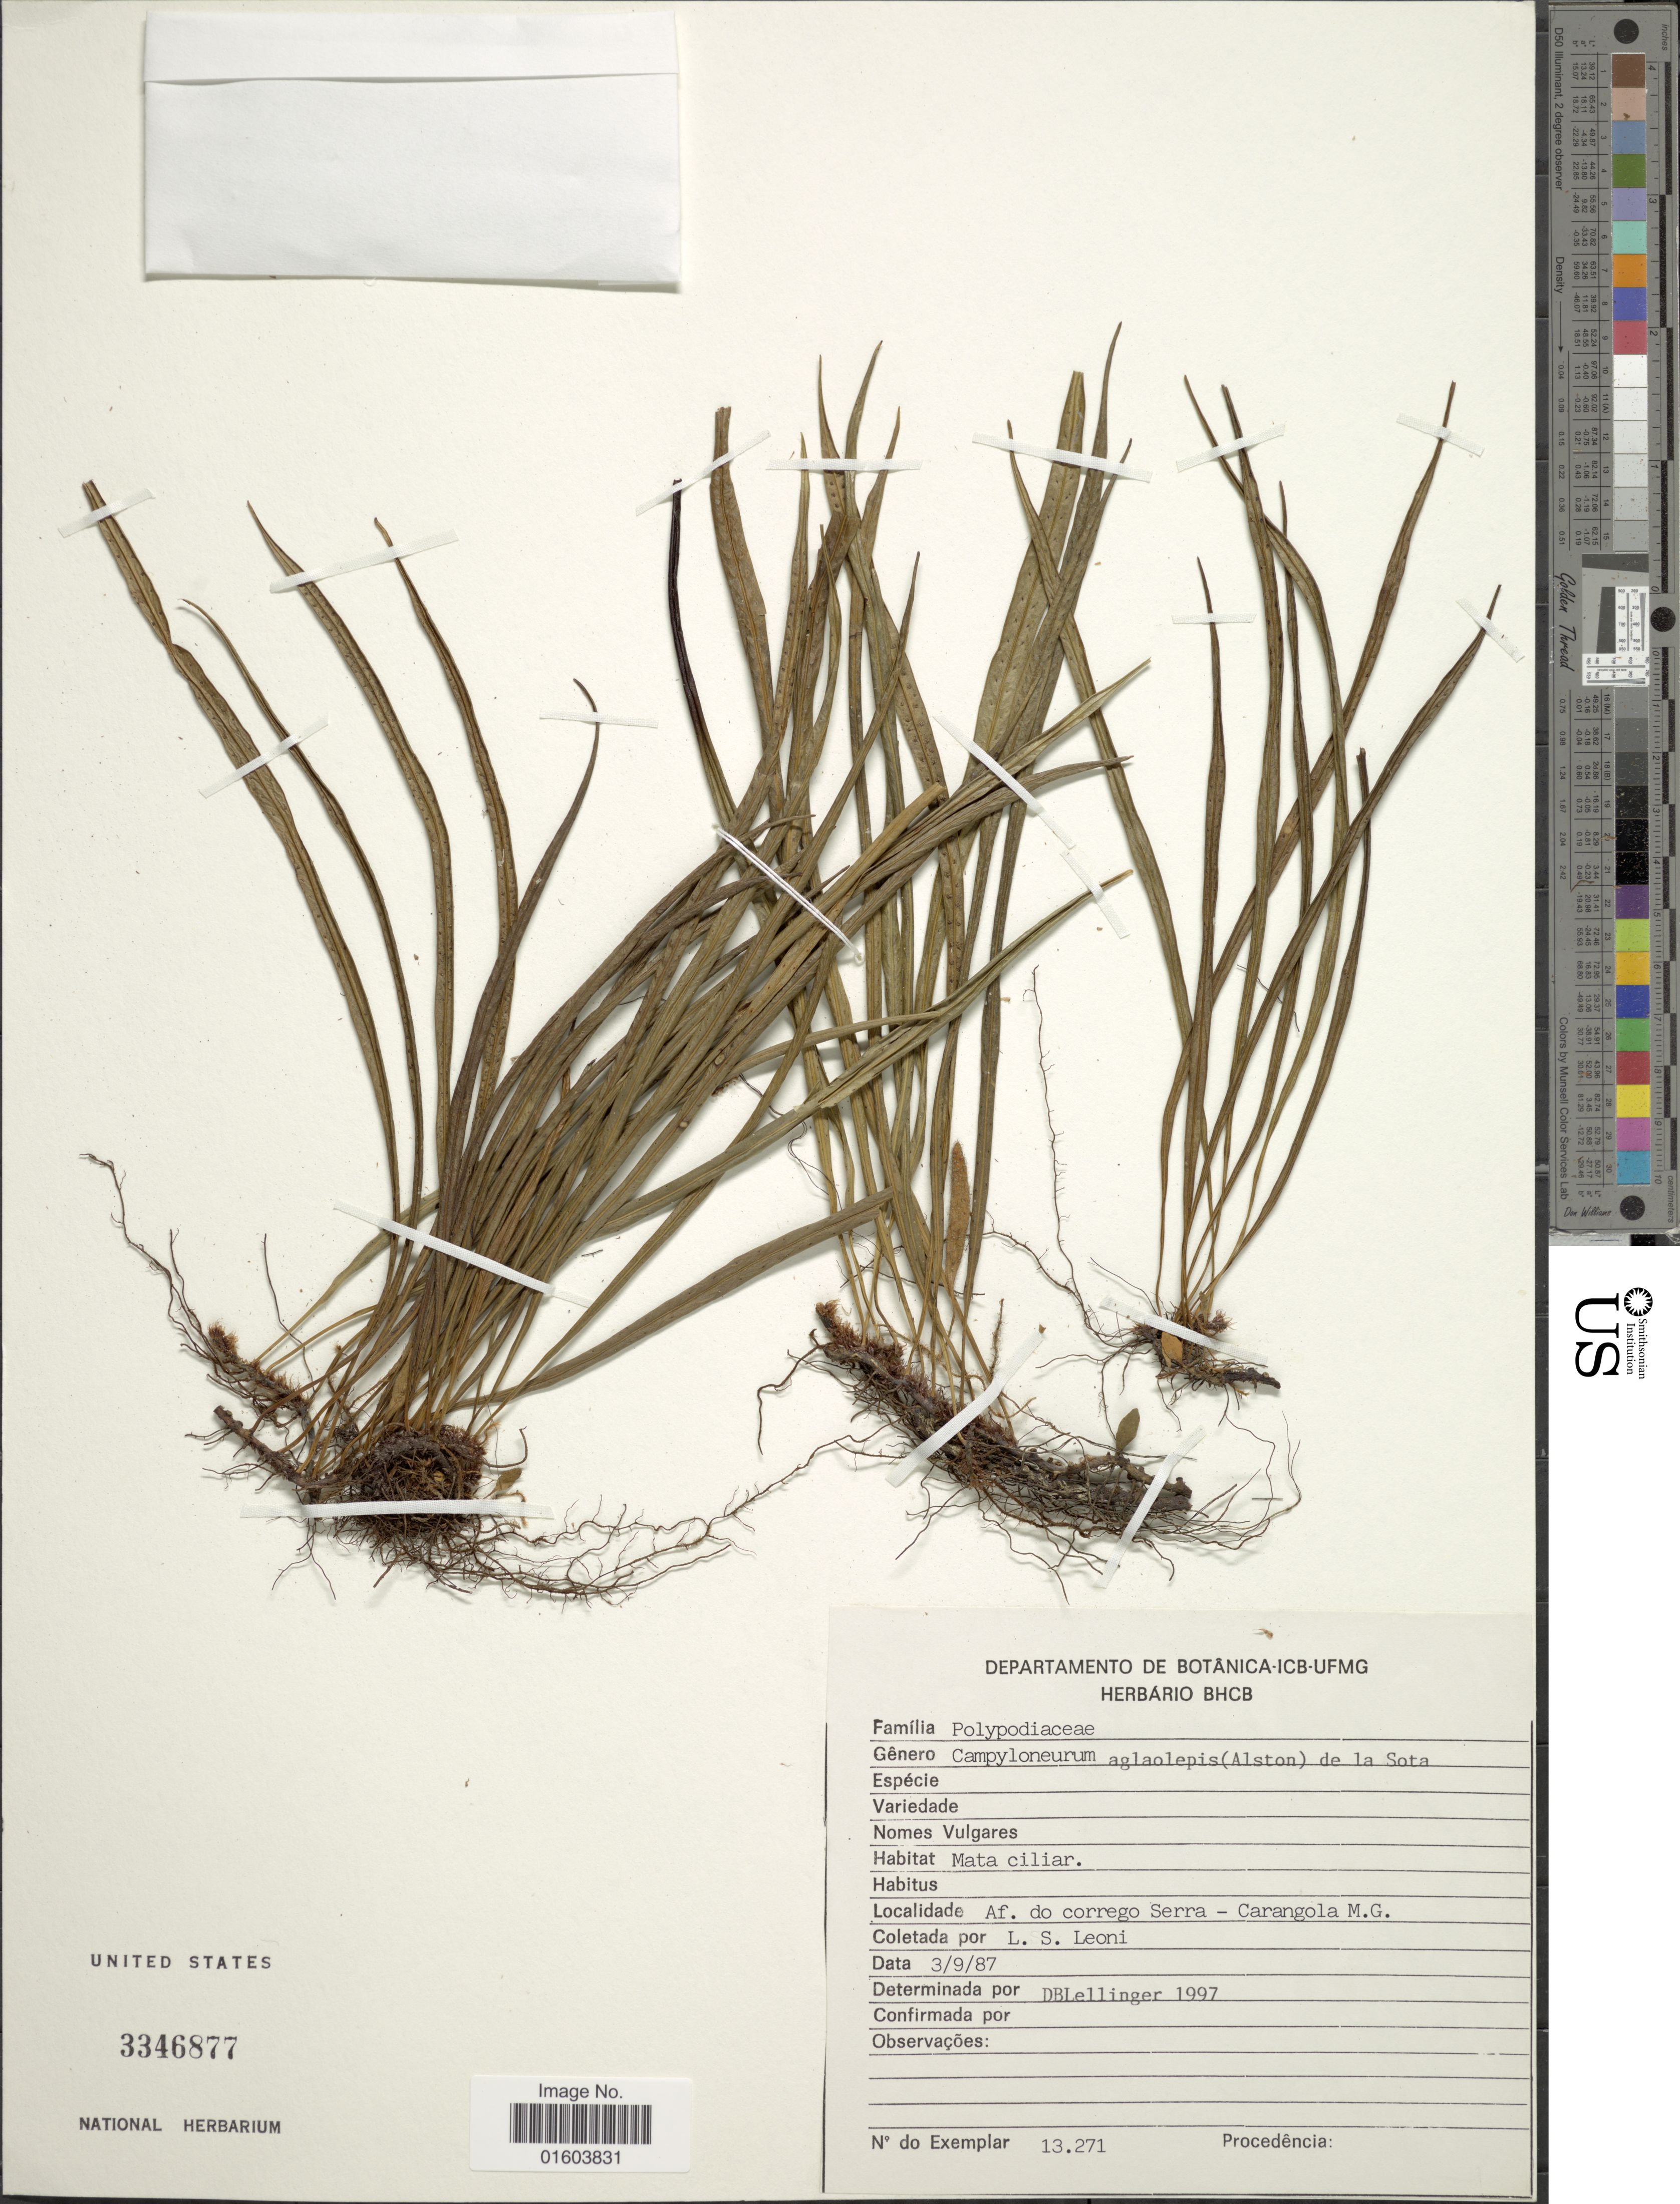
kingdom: Plantae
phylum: Tracheophyta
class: Polypodiopsida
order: Polypodiales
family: Polypodiaceae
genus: Campyloneurum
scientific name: Campyloneurum aglaolepis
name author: (Alston) Sota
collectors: L. S. Leoni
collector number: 13271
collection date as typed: Transcribed d/m/y: 3/9/87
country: Bolivia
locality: Af. do corrego Serra - Carangola M.G.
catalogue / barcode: US 3346877